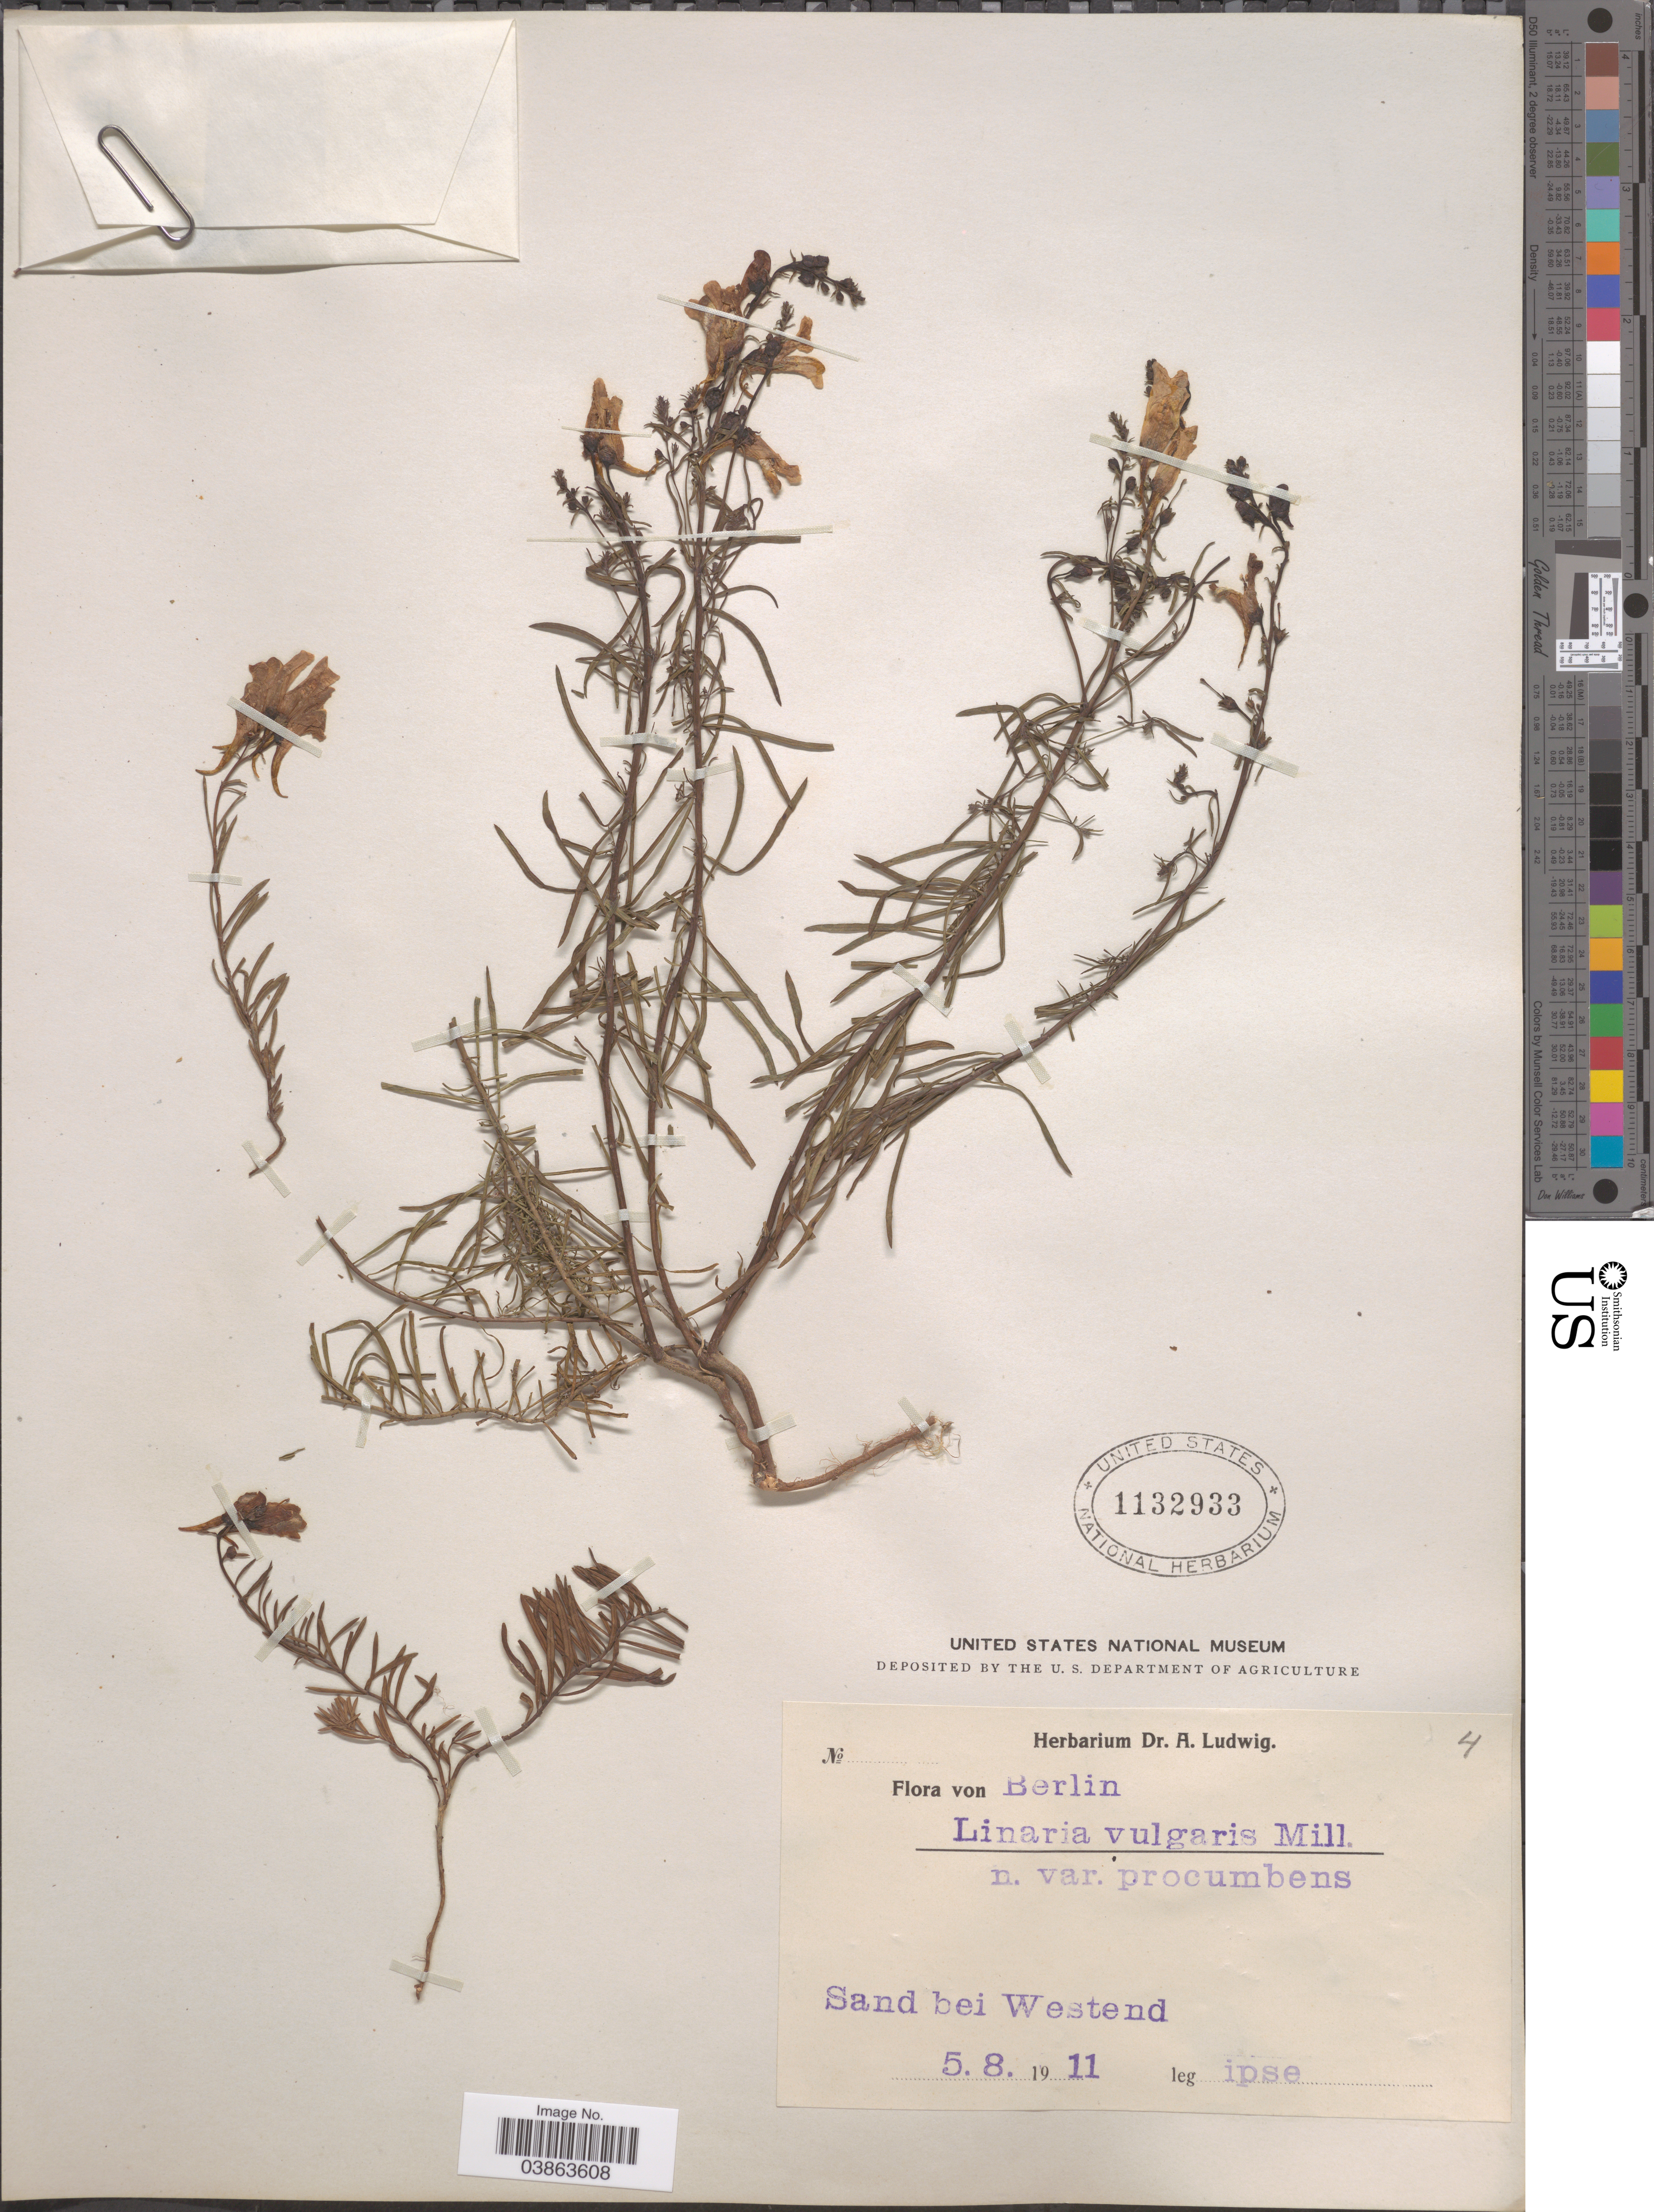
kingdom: Plantae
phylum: Tracheophyta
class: Magnoliopsida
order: Lamiales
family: Plantaginaceae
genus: Linaria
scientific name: Linaria vulgaris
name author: Mill.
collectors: A. Ludwig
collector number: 4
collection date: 1911-08-05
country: Germany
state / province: Berlin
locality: Sand bei Westend.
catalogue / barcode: US 1132933